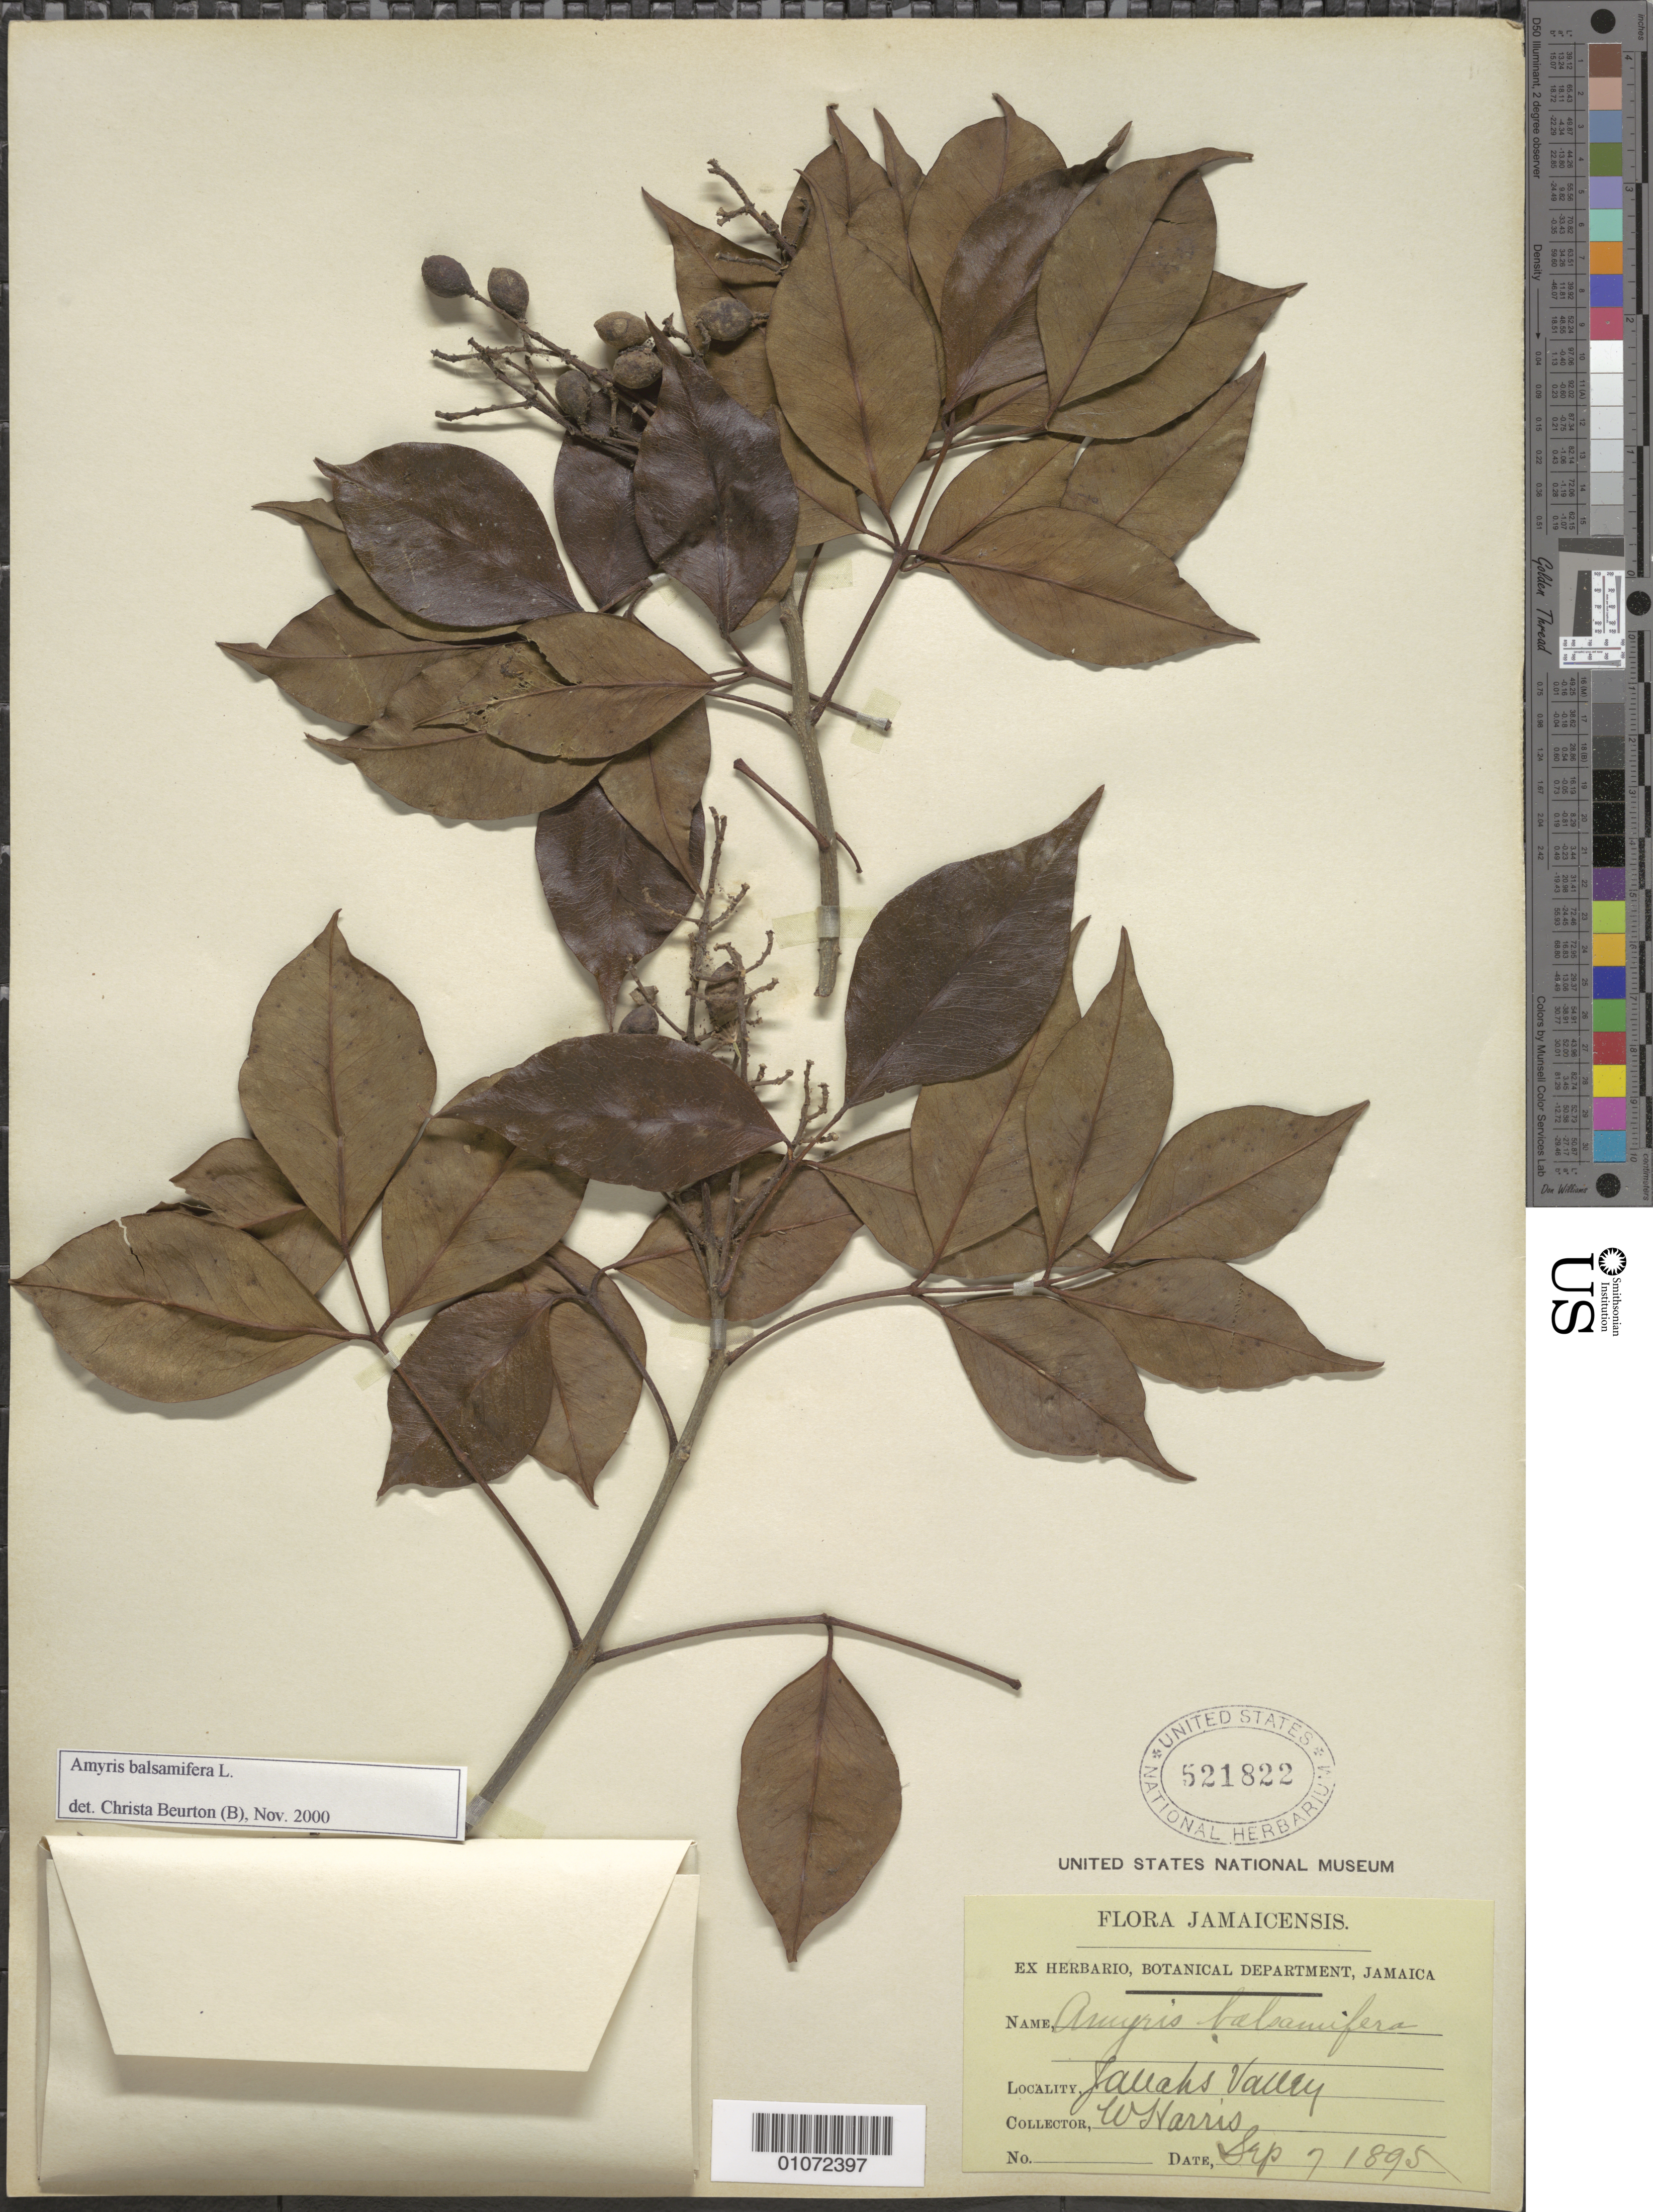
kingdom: Plantae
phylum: Tracheophyta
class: Magnoliopsida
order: Sapindales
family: Rutaceae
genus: Amyris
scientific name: Amyris balsamifera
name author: L.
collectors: W. Harris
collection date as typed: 07 Sep 1895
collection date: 1895-09-07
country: Jamaica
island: Jamaica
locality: Jauahs Valley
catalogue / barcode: US 521822